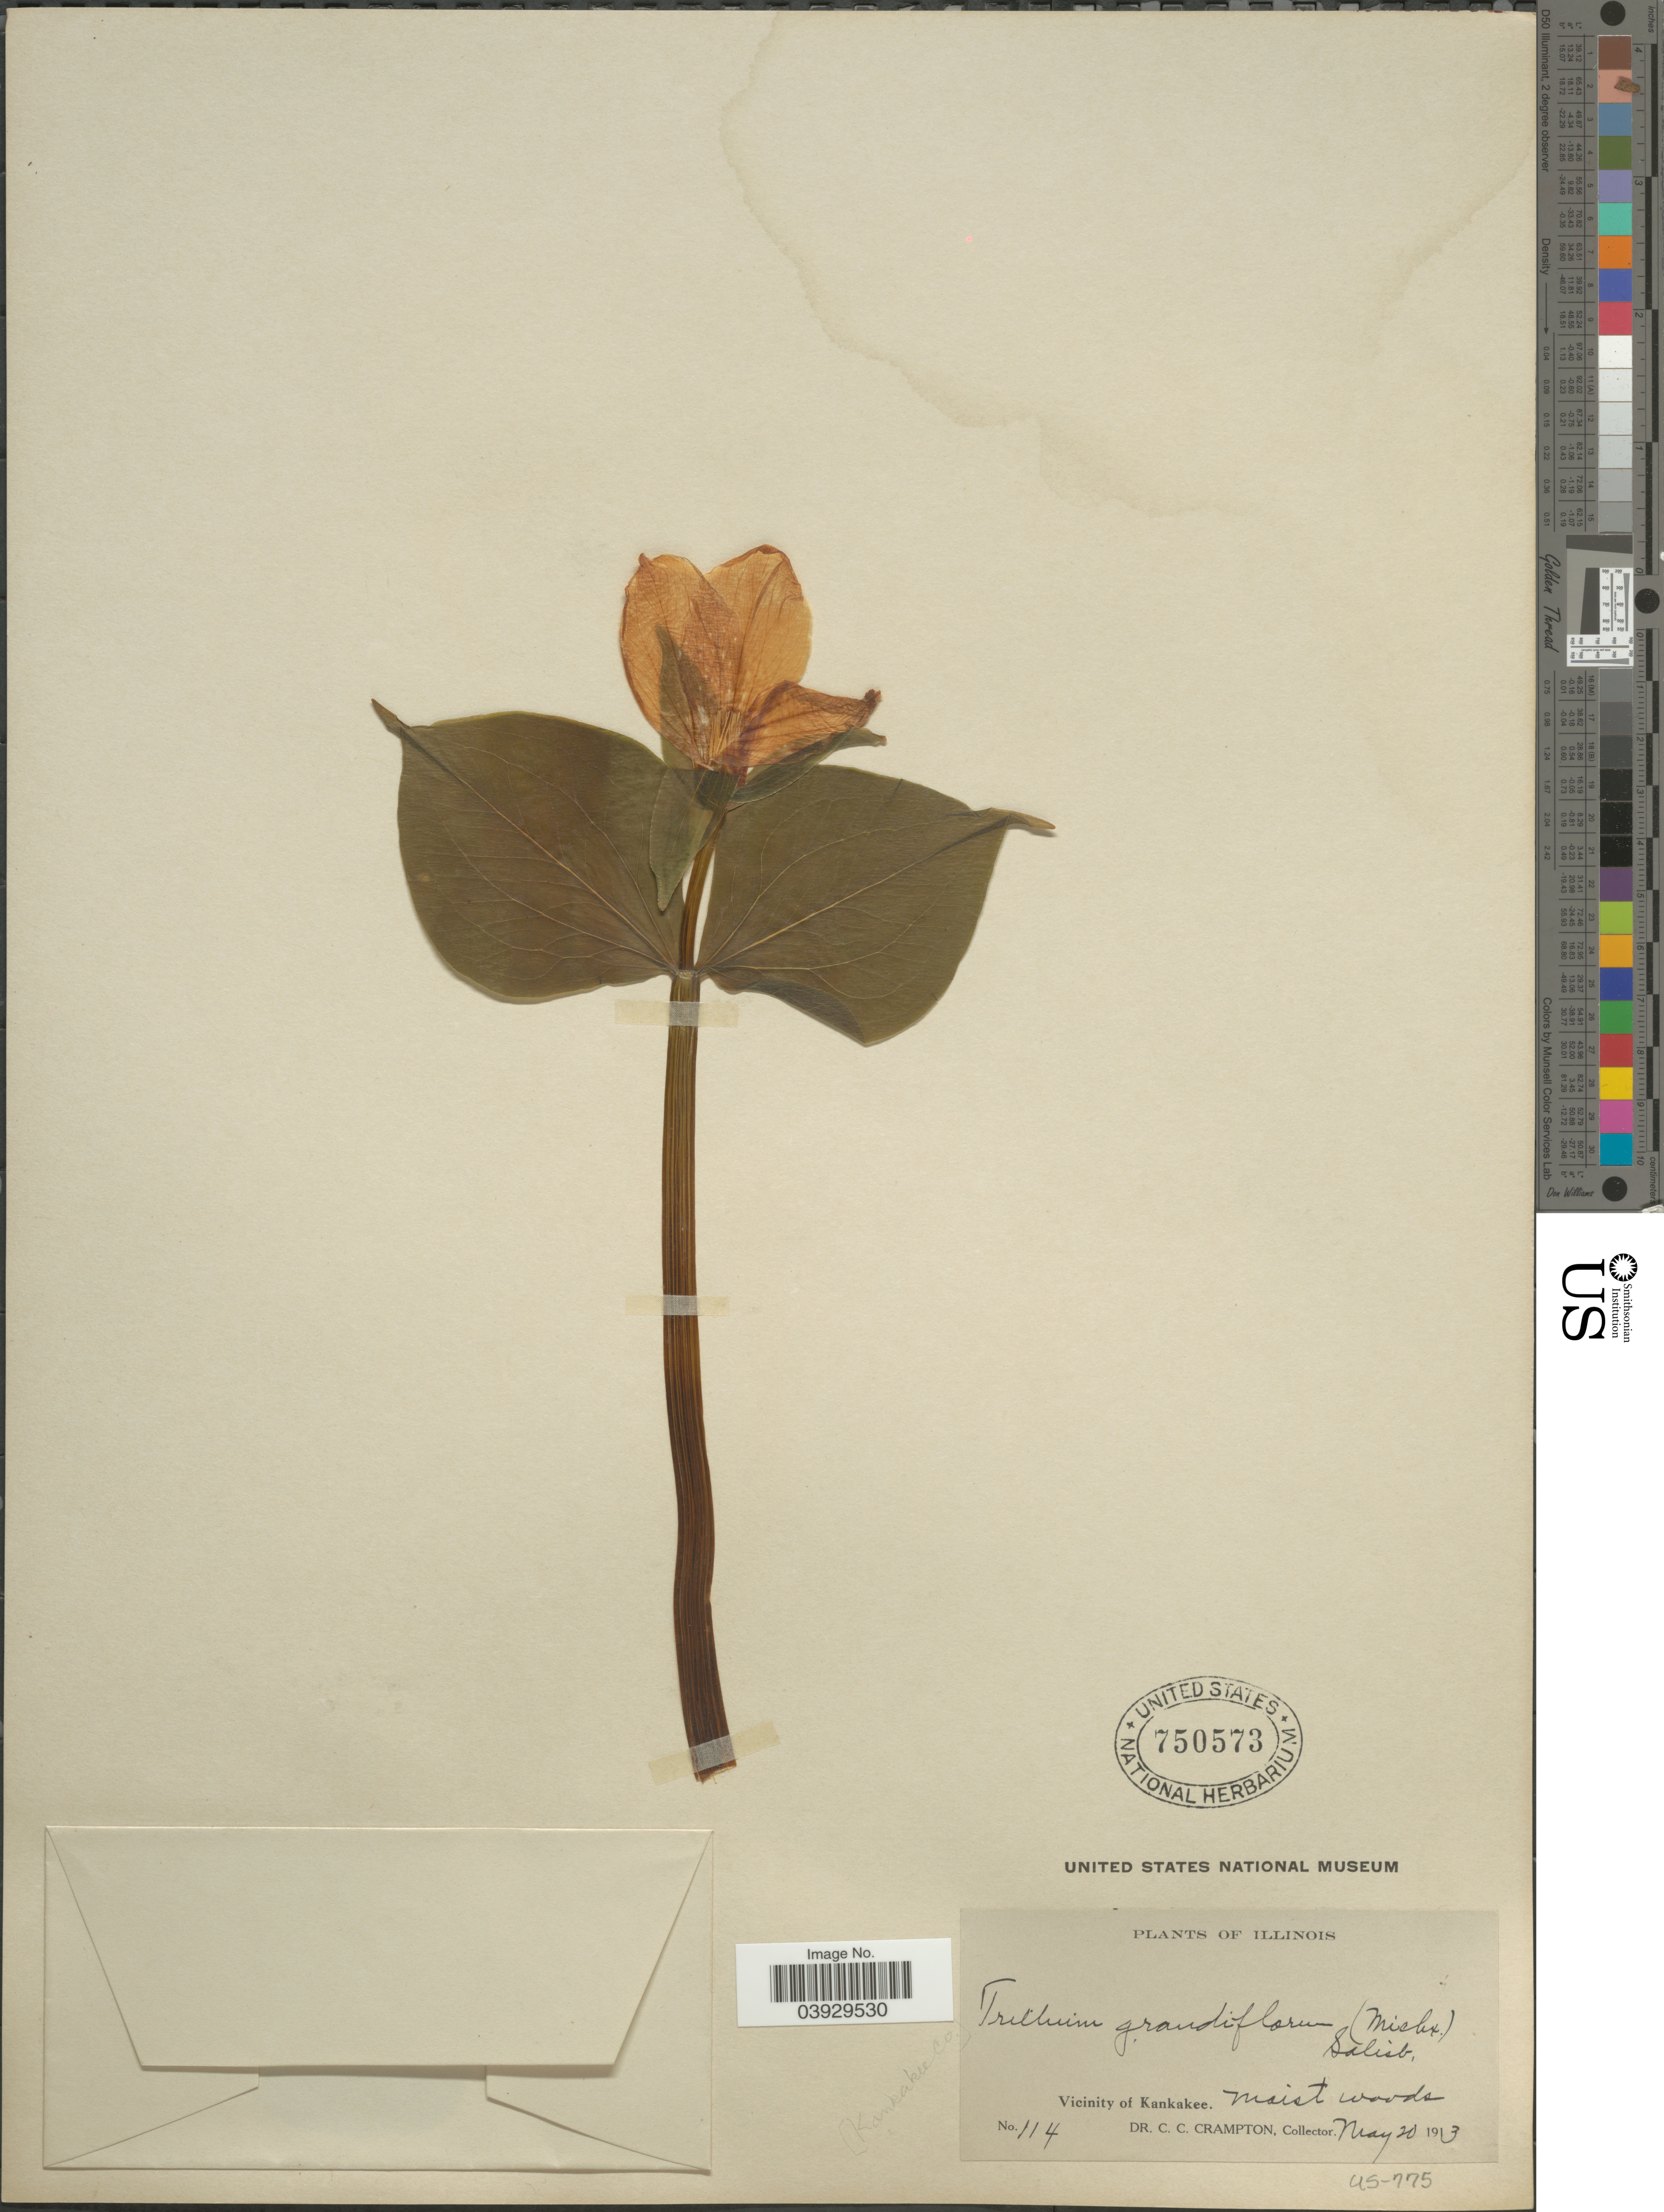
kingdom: Plantae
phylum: Tracheophyta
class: Liliopsida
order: Liliales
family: Melanthiaceae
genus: Trillium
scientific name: Trillium grandiflorum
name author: (Michx.) Salisb.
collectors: C. Crampton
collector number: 114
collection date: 1913-05-20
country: United States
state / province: Illinois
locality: Kankakee Co. Vicinity of Kankakee.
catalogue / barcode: US 750573